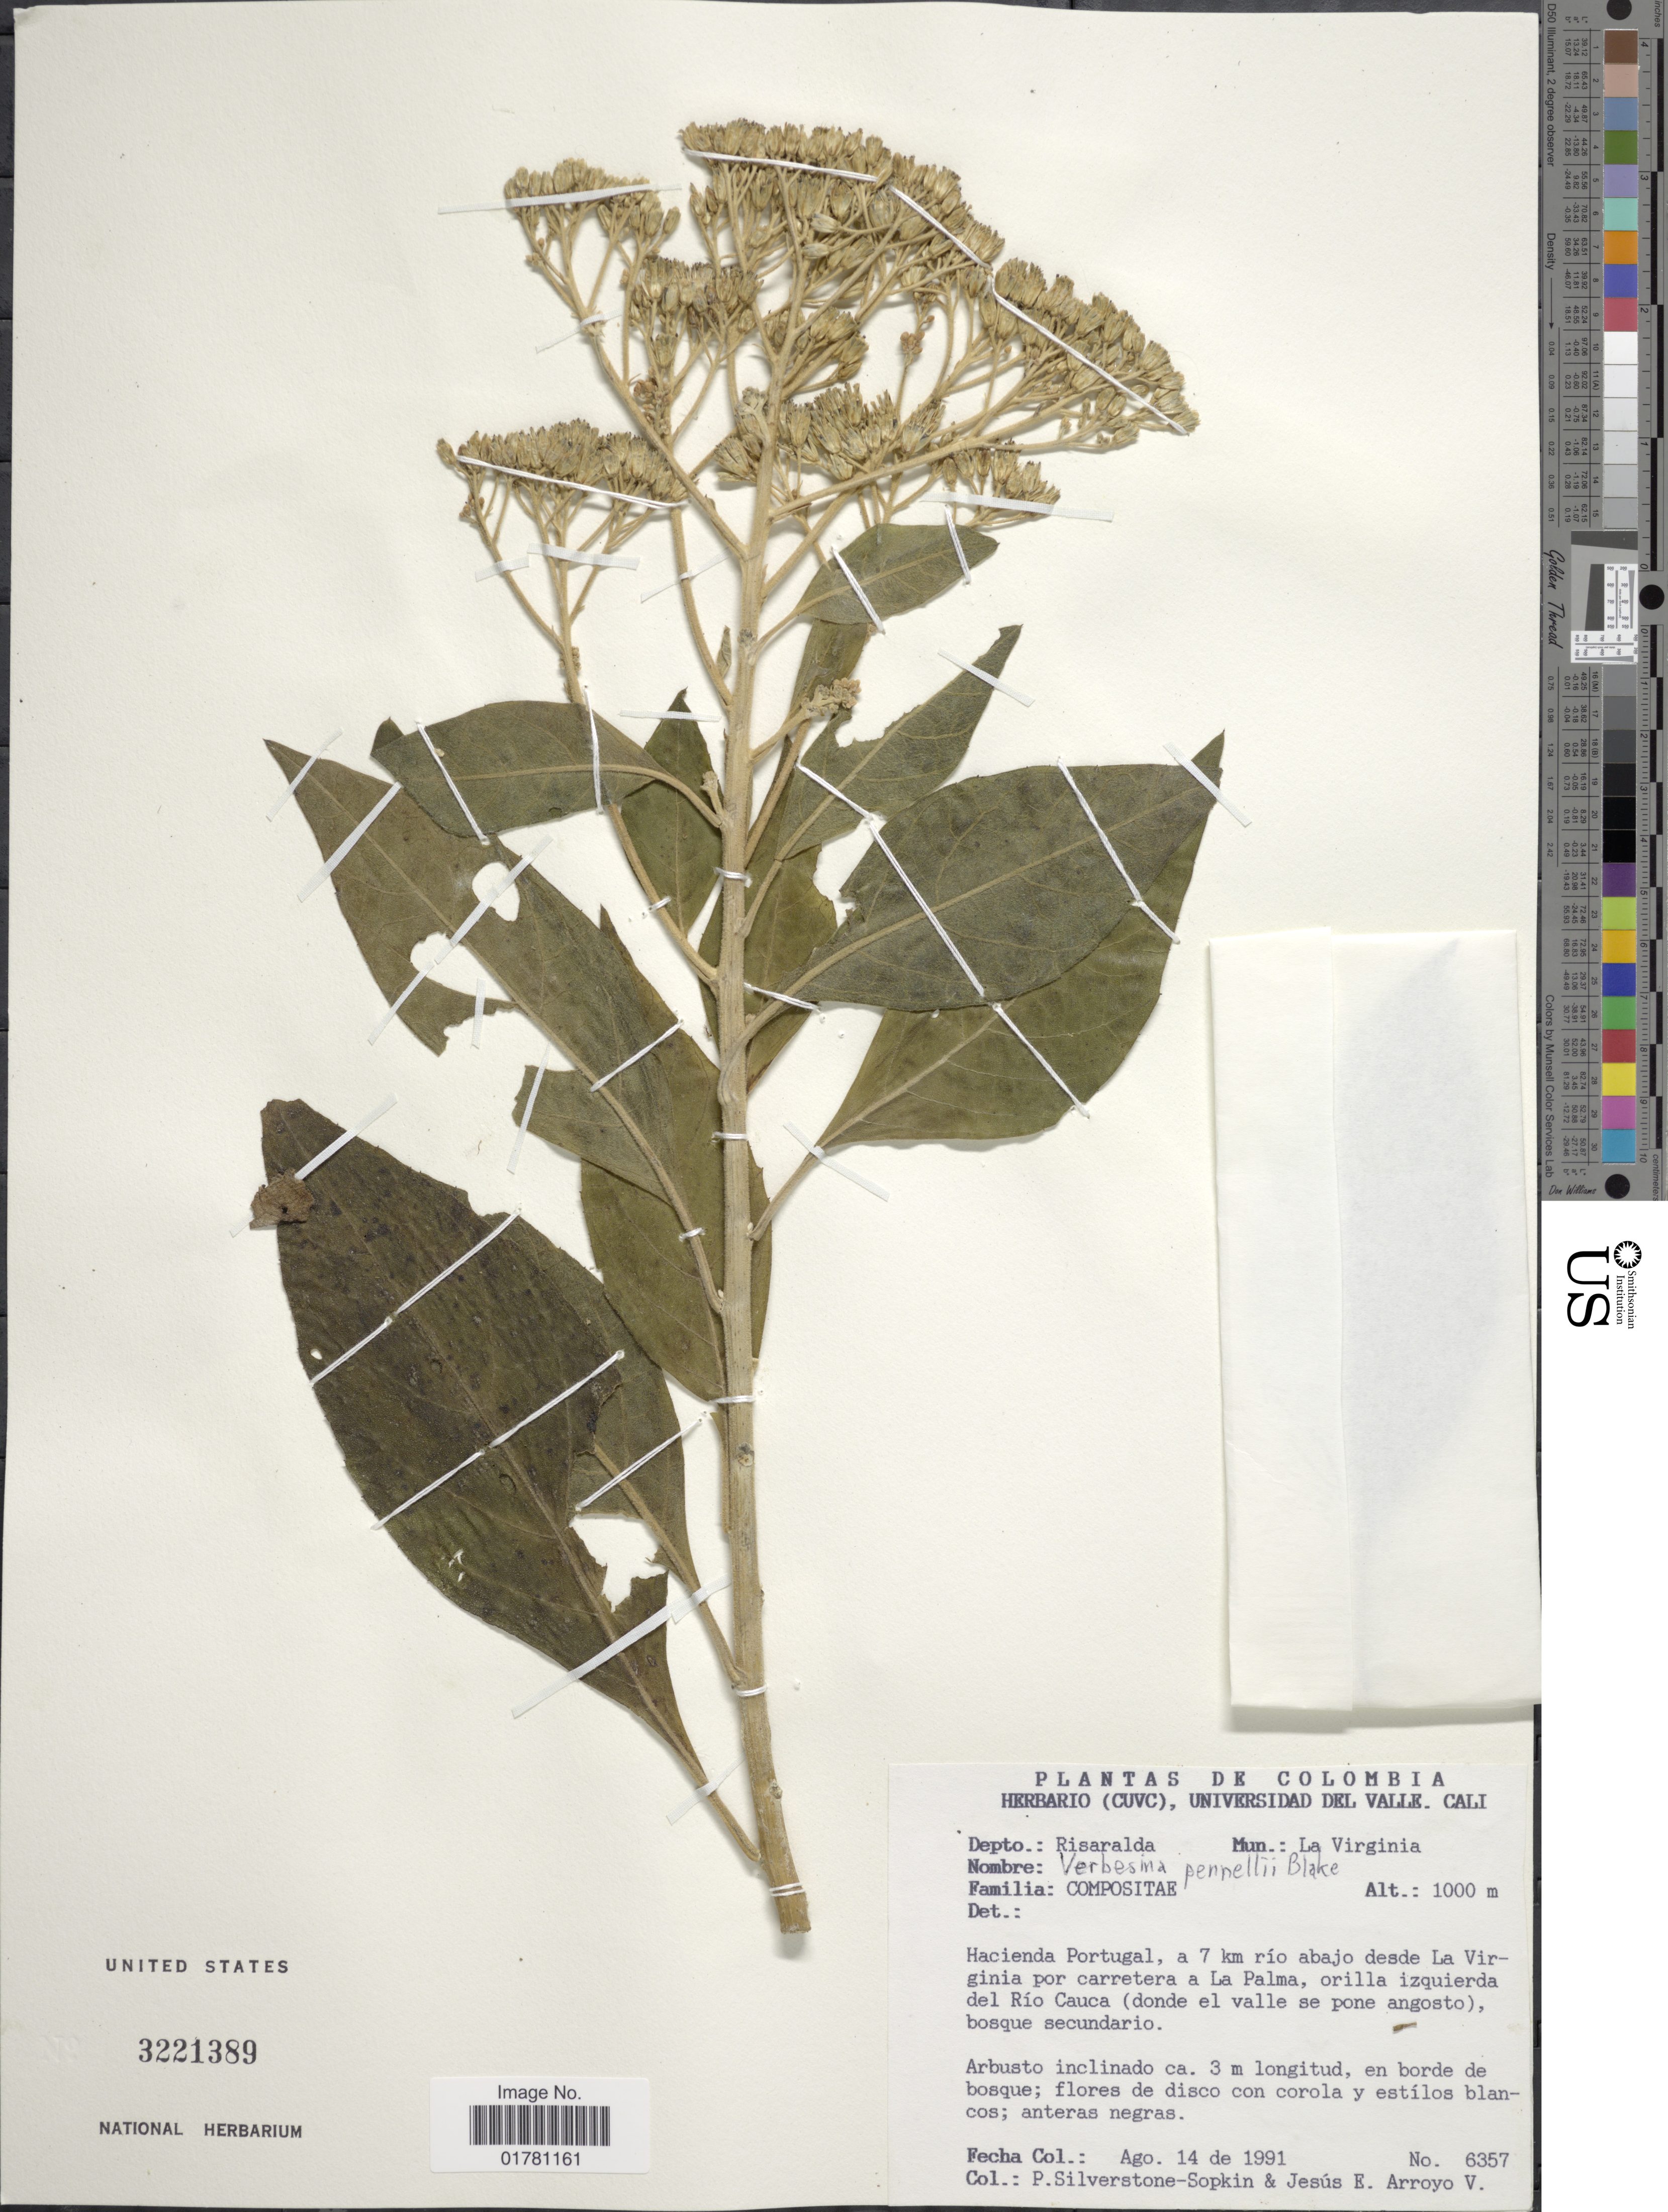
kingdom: Plantae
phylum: Tracheophyta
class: Magnoliopsida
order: Asterales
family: Asteraceae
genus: Verbesina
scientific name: Verbesina pennellii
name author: S.F. Blake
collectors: P. A. Silverstone-Sopkin & J. Arroyo V.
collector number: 6357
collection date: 1991-08-14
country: Colombia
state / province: Risaralda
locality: Depto: Risaralda, Mun: La Virginia, Hacienda Portugal, a 7 km río abajo desde La Virginia por carretera a La Palma, orilla izquierda del Río Cauca (donde el valle se pone angosto), bosque secundario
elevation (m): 1000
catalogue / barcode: US 3221389